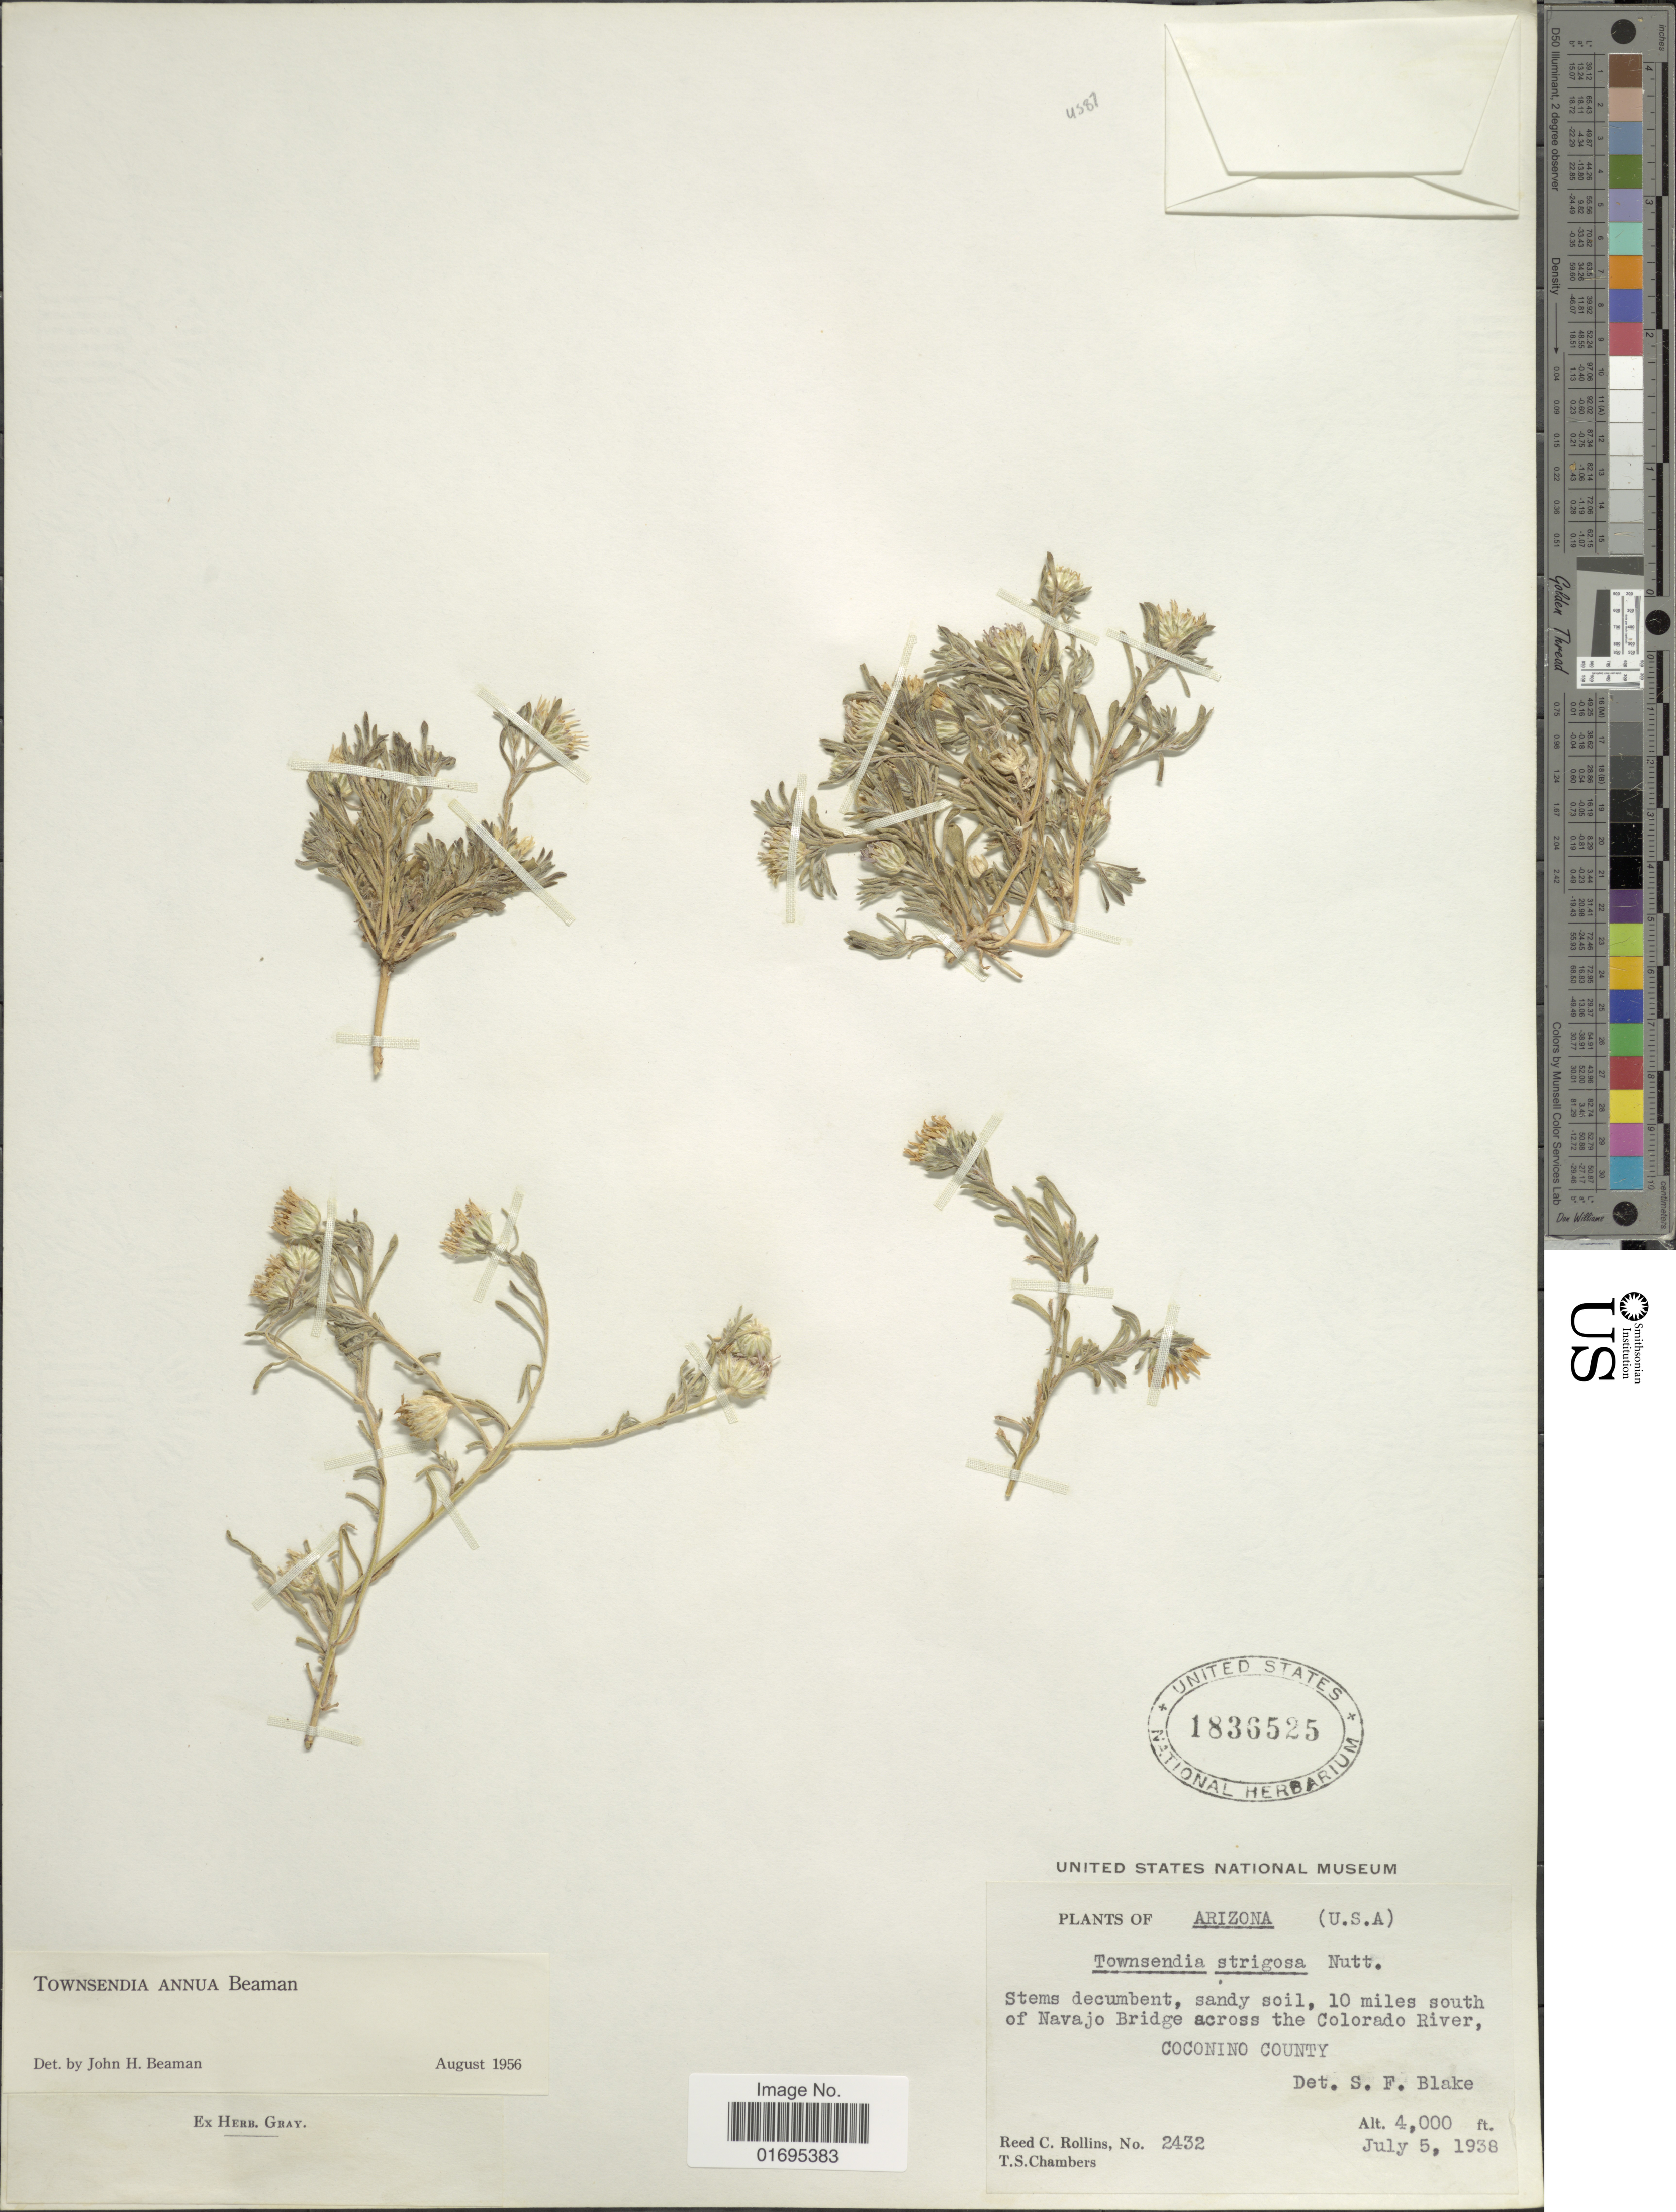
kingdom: Plantae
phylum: Tracheophyta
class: Magnoliopsida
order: Asterales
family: Asteraceae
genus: Townsendia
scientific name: Townsendia annua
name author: Beaman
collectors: R. C. Rollins & T. Chambers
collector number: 2432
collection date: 1938-07-05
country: United States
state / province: Arizona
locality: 10 miles south of Navajo Bridge across the Colorado River, Coconino County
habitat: sandy soil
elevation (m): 1219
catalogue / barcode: US 1836525